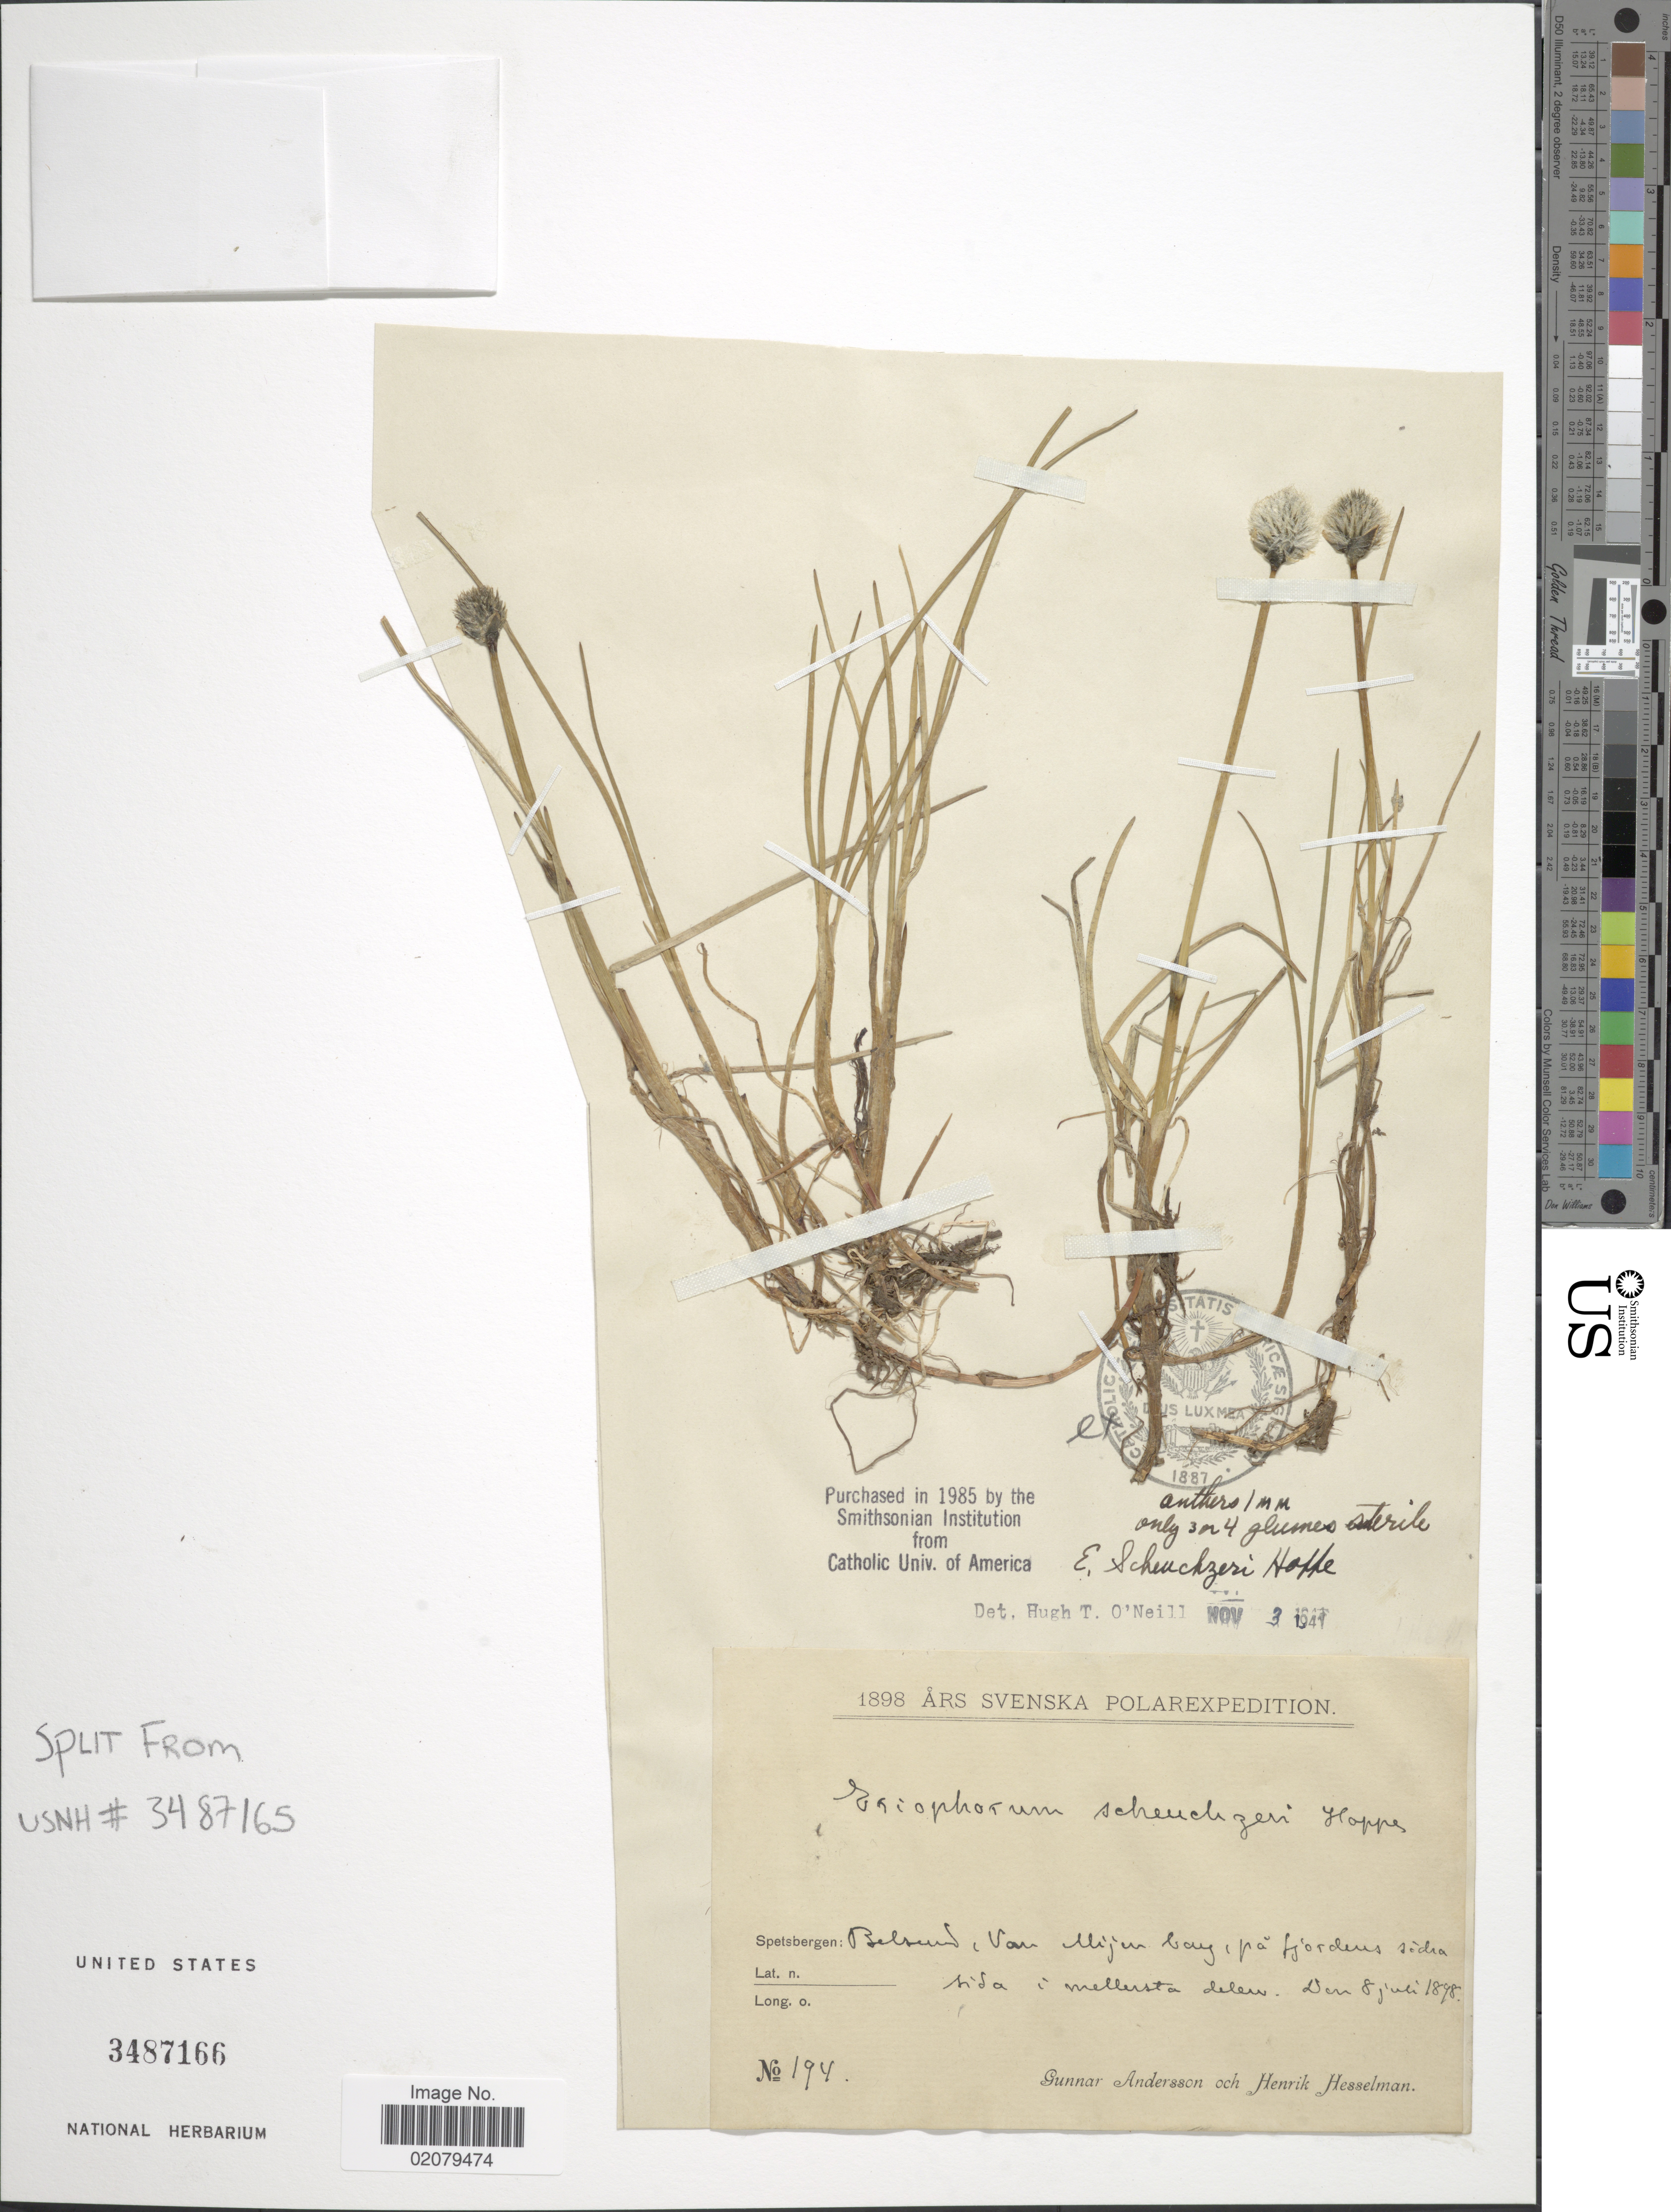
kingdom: Plantae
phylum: Tracheophyta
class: Liliopsida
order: Poales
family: Cyperaceae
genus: Eriophorum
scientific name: Eriophorum scheuchzeri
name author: Hoppe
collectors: G. Anderson & H. Hesselman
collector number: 194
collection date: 1898-07-08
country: Norway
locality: Spitsbergen: Belsund, Van Mijen bay, pa fjordens sidea sida i mellersta delen.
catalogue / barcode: US 3487166